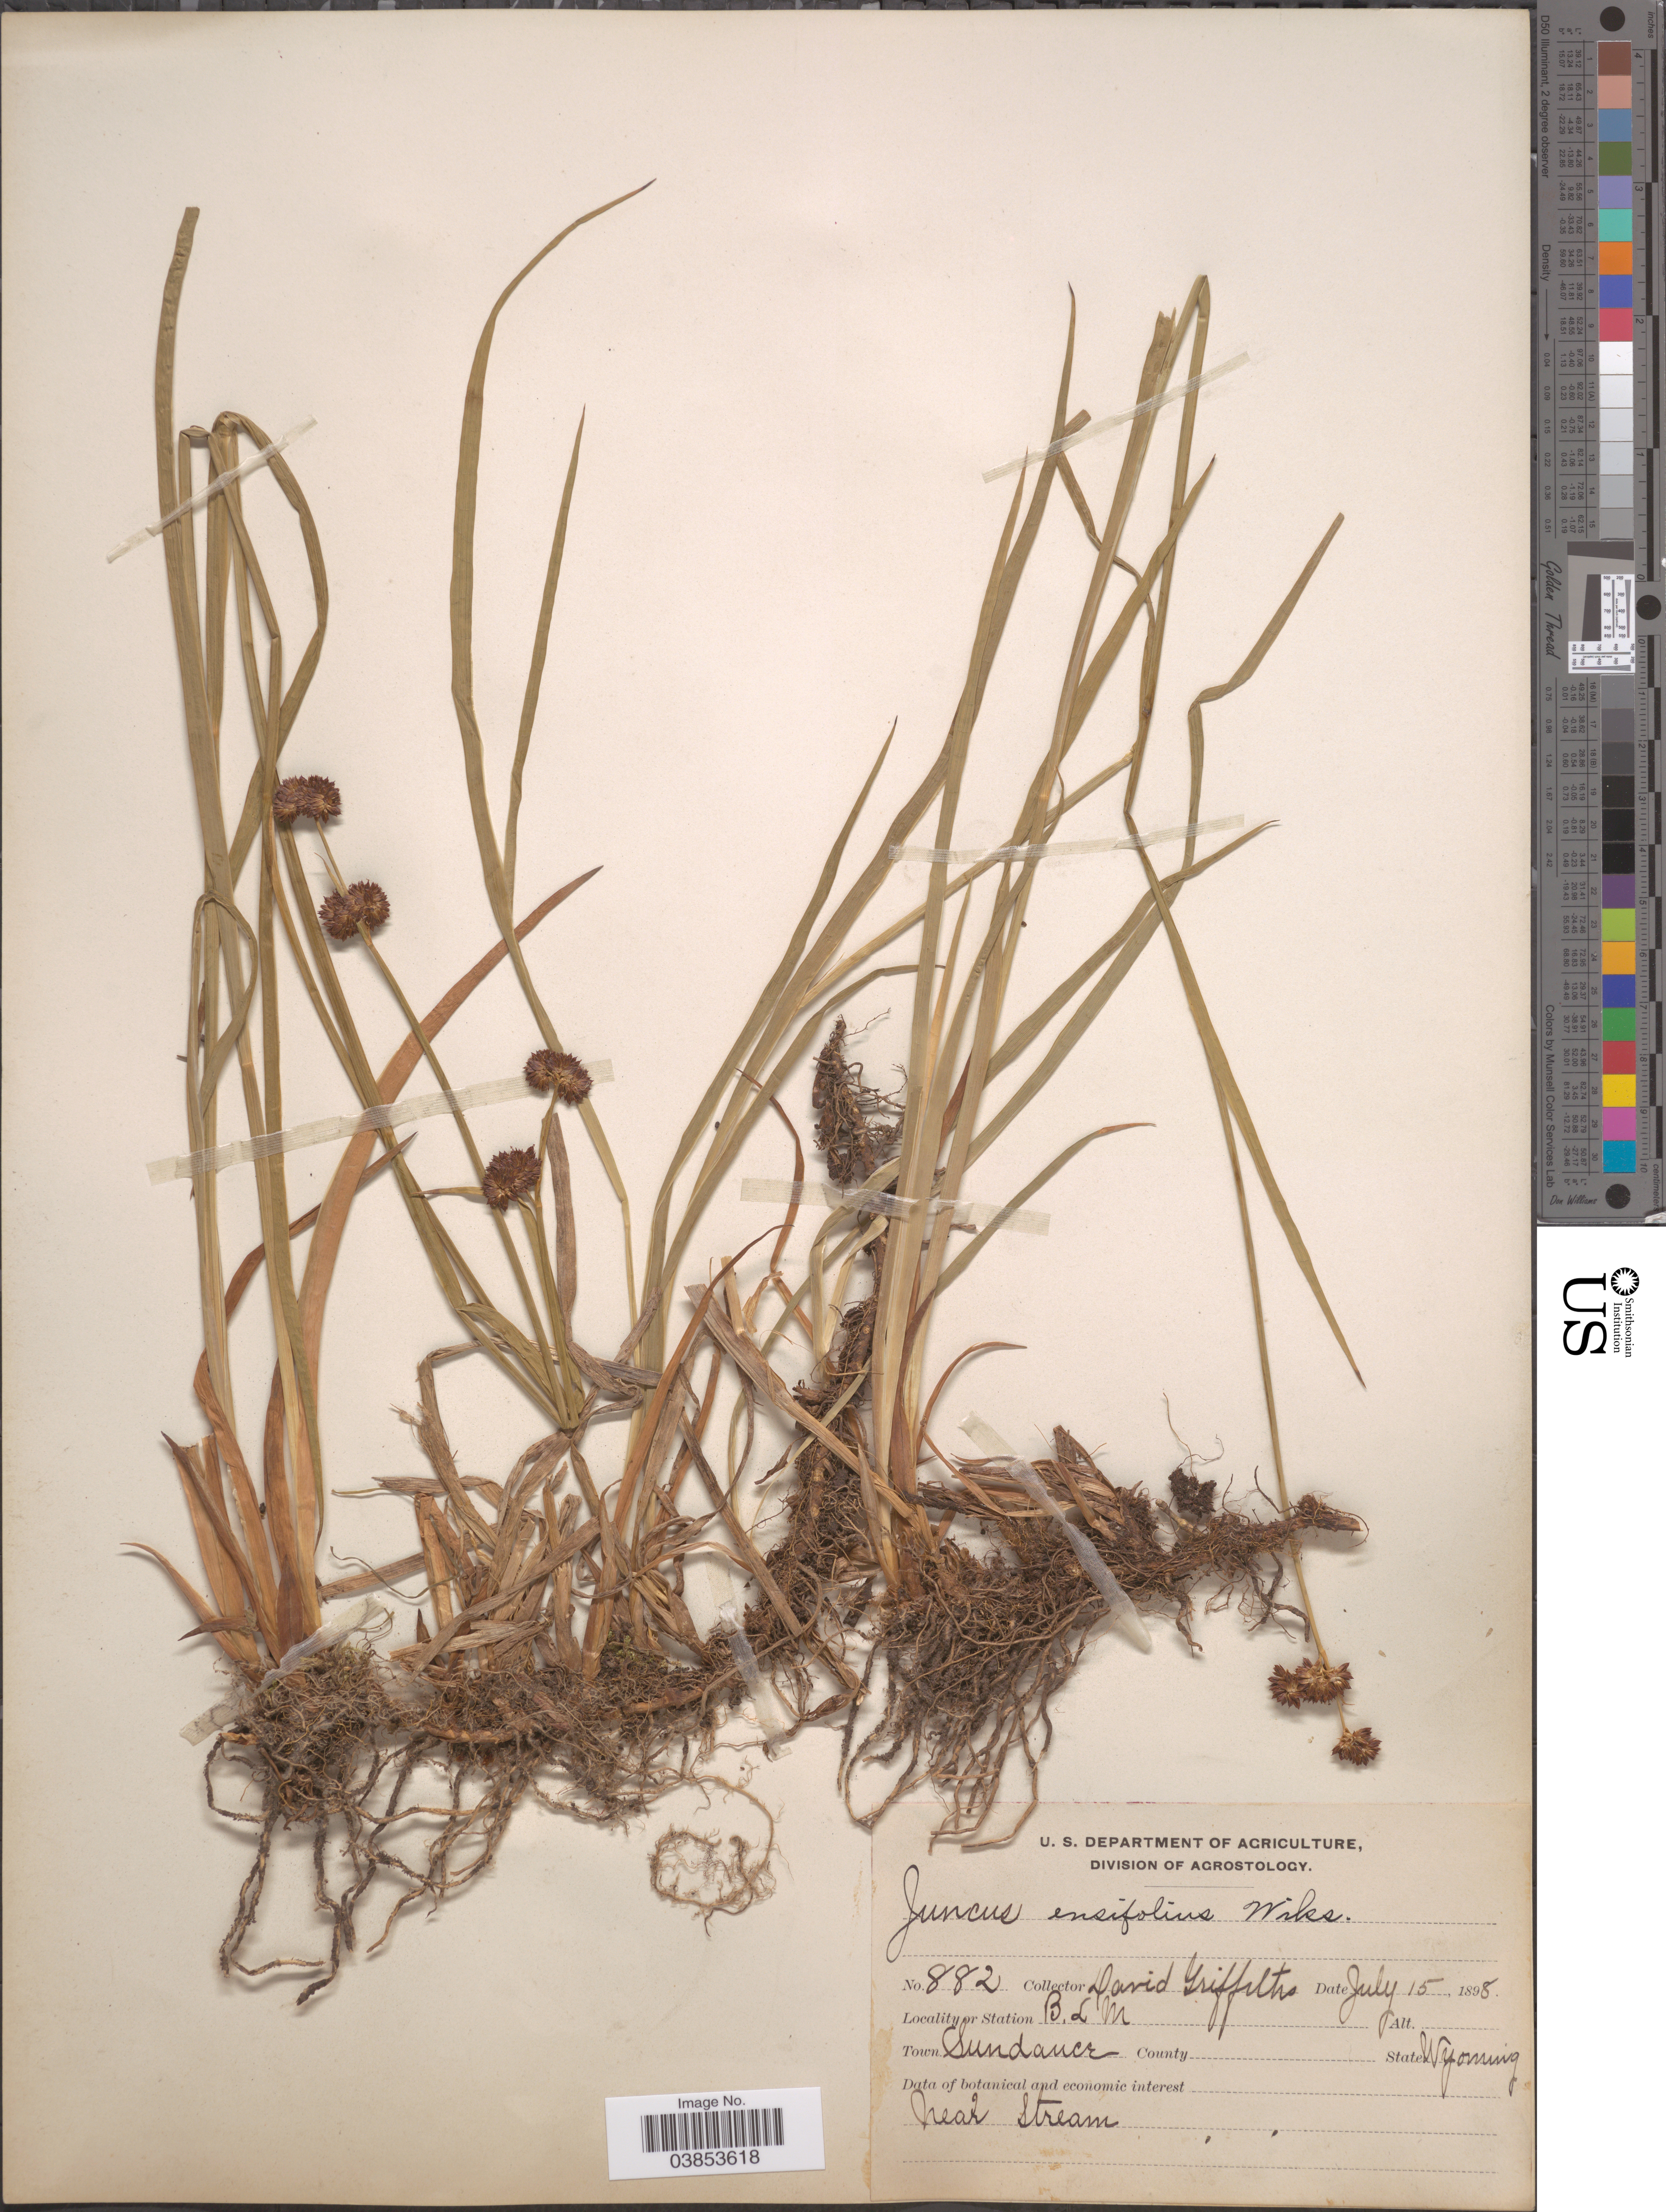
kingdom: Plantae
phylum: Tracheophyta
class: Liliopsida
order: Poales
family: Juncaceae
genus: Juncus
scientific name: Juncus ensifolius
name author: Wikstr.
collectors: D. Griffiths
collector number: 882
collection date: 1898-07-15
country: United States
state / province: Wyoming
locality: Station B. L. M. Town Sundance.